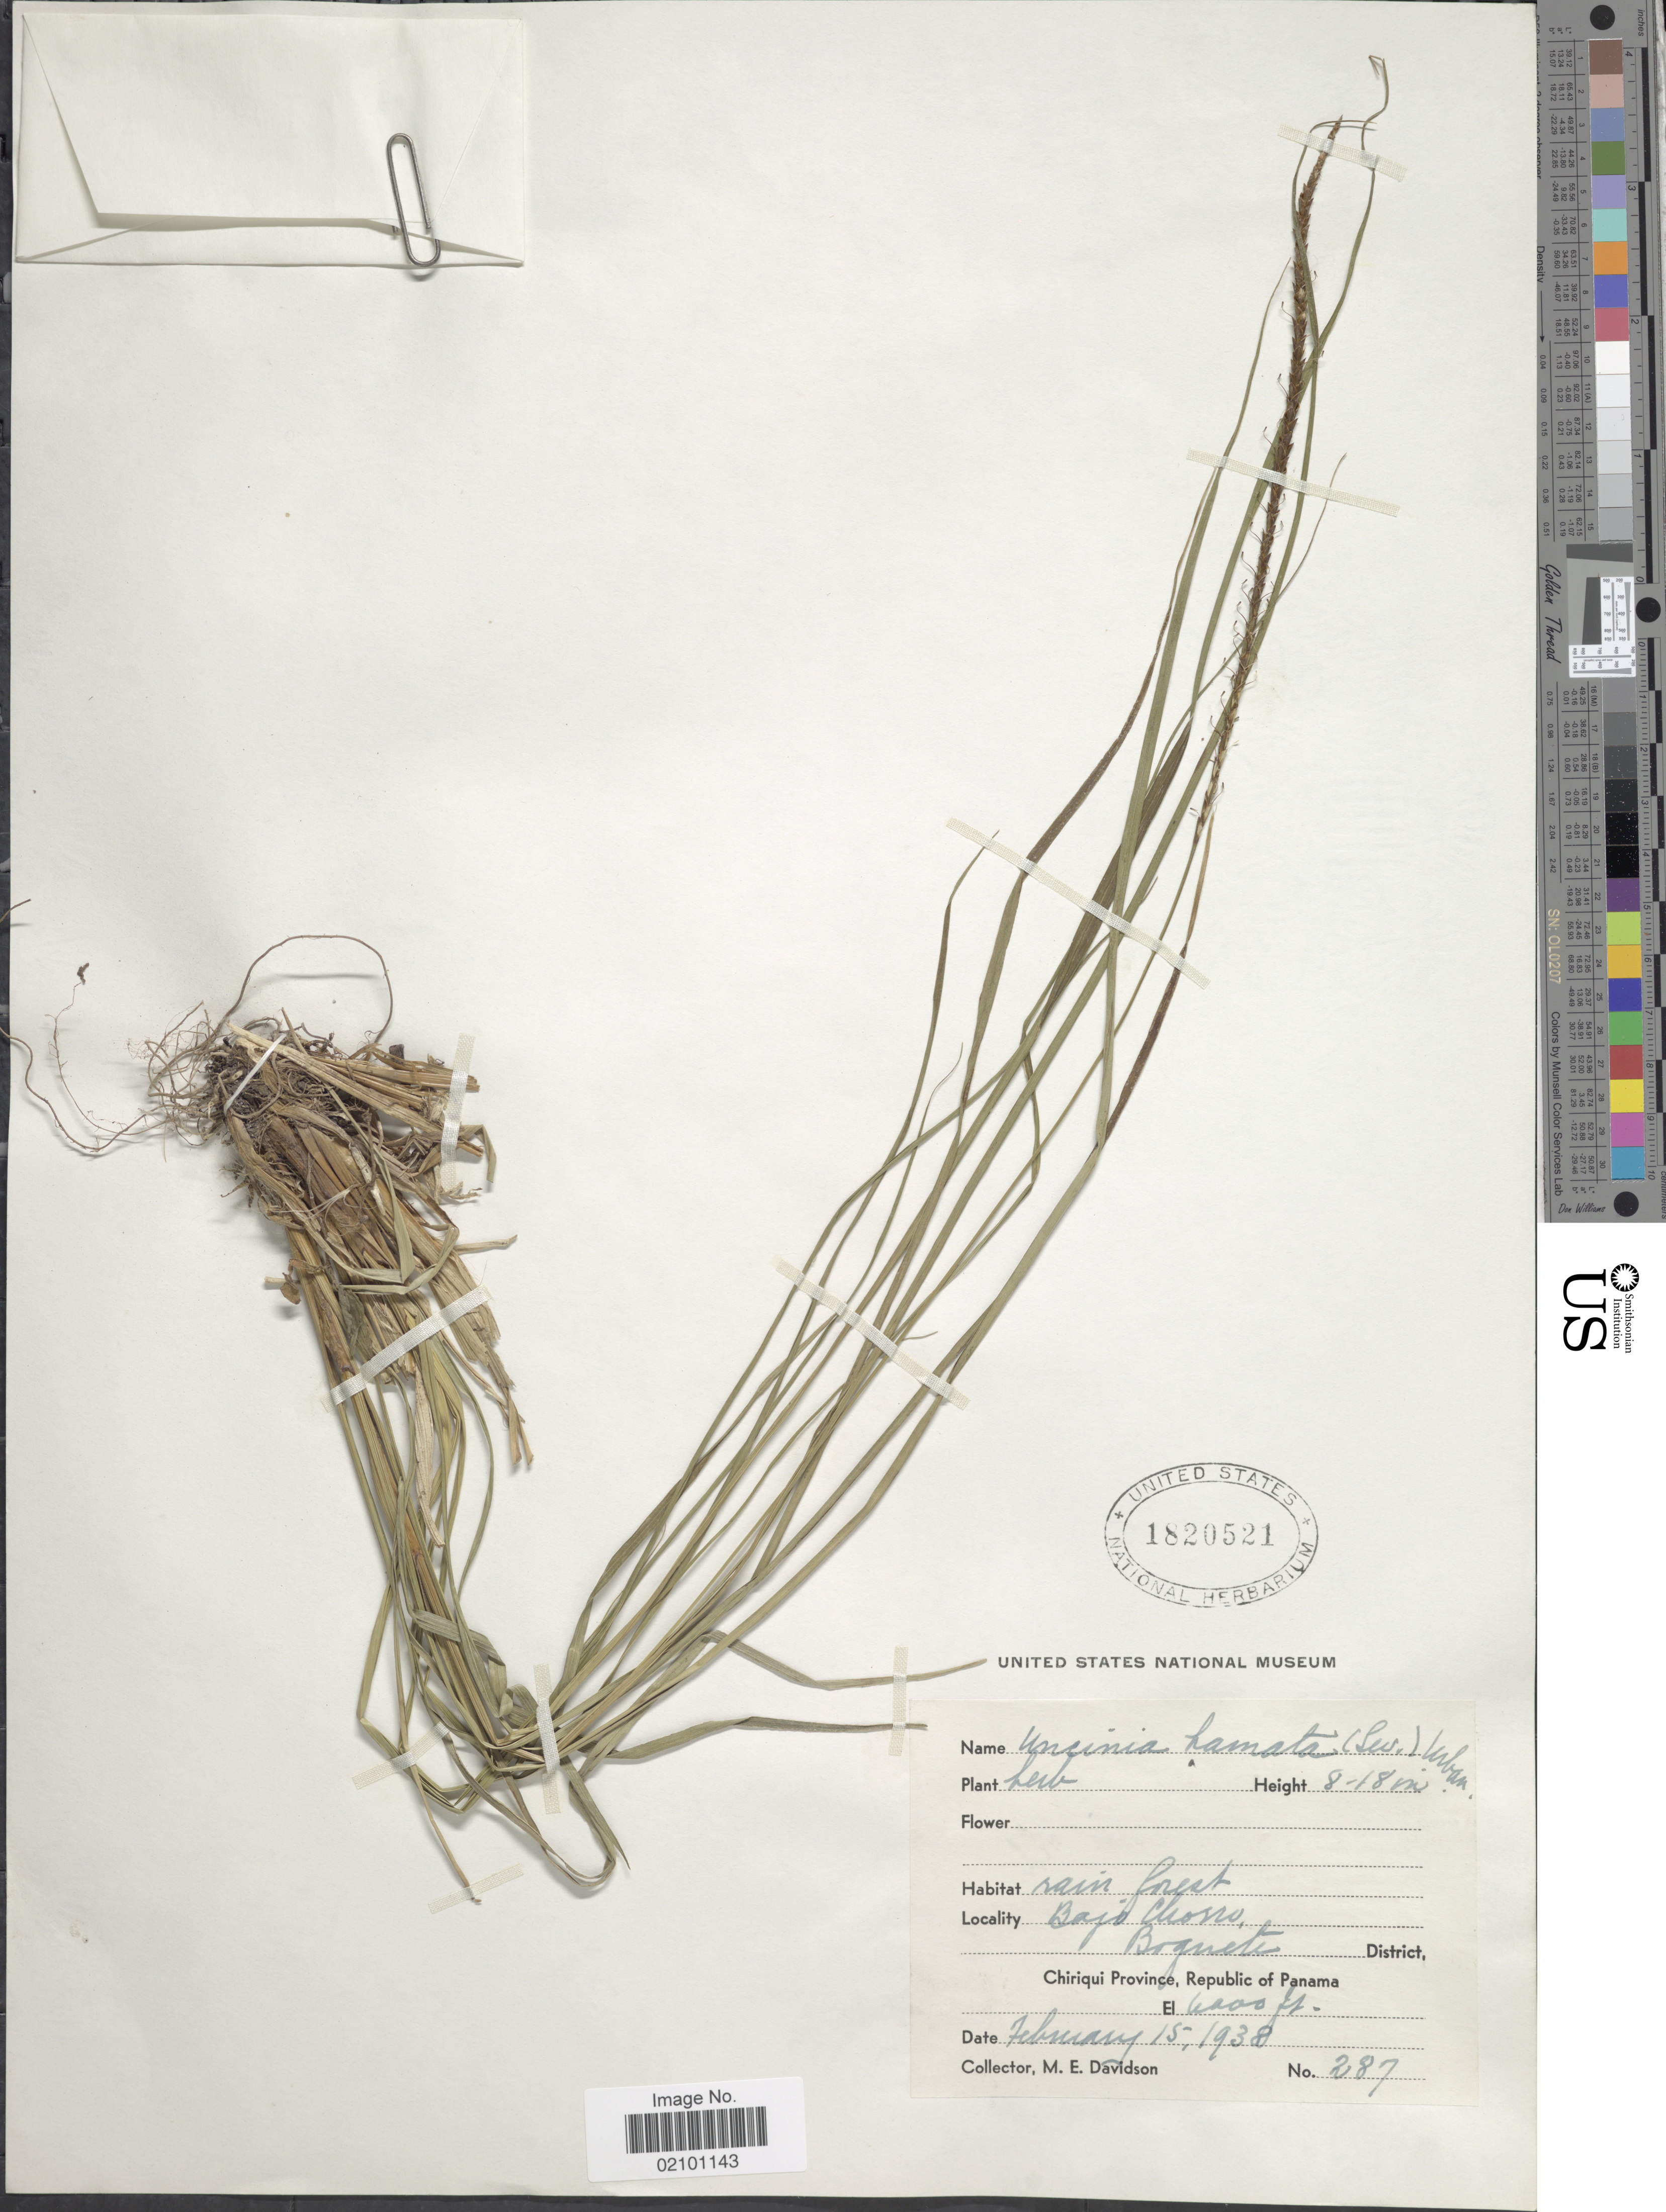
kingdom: Plantae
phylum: Tracheophyta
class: Liliopsida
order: Poales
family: Cyperaceae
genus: Carex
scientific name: Carex hamata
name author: Sw.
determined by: Strong, M. T., (US), Smithsonian Institution - National Museum of Natural History (UNITED STATES)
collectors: M. E. Davidson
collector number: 287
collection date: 1938-02-18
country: Panama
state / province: Chiriqui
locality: Bajo Chorro, Boquete District, Chiriqui Province, Republic of Panama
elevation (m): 1829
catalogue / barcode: US 1820521